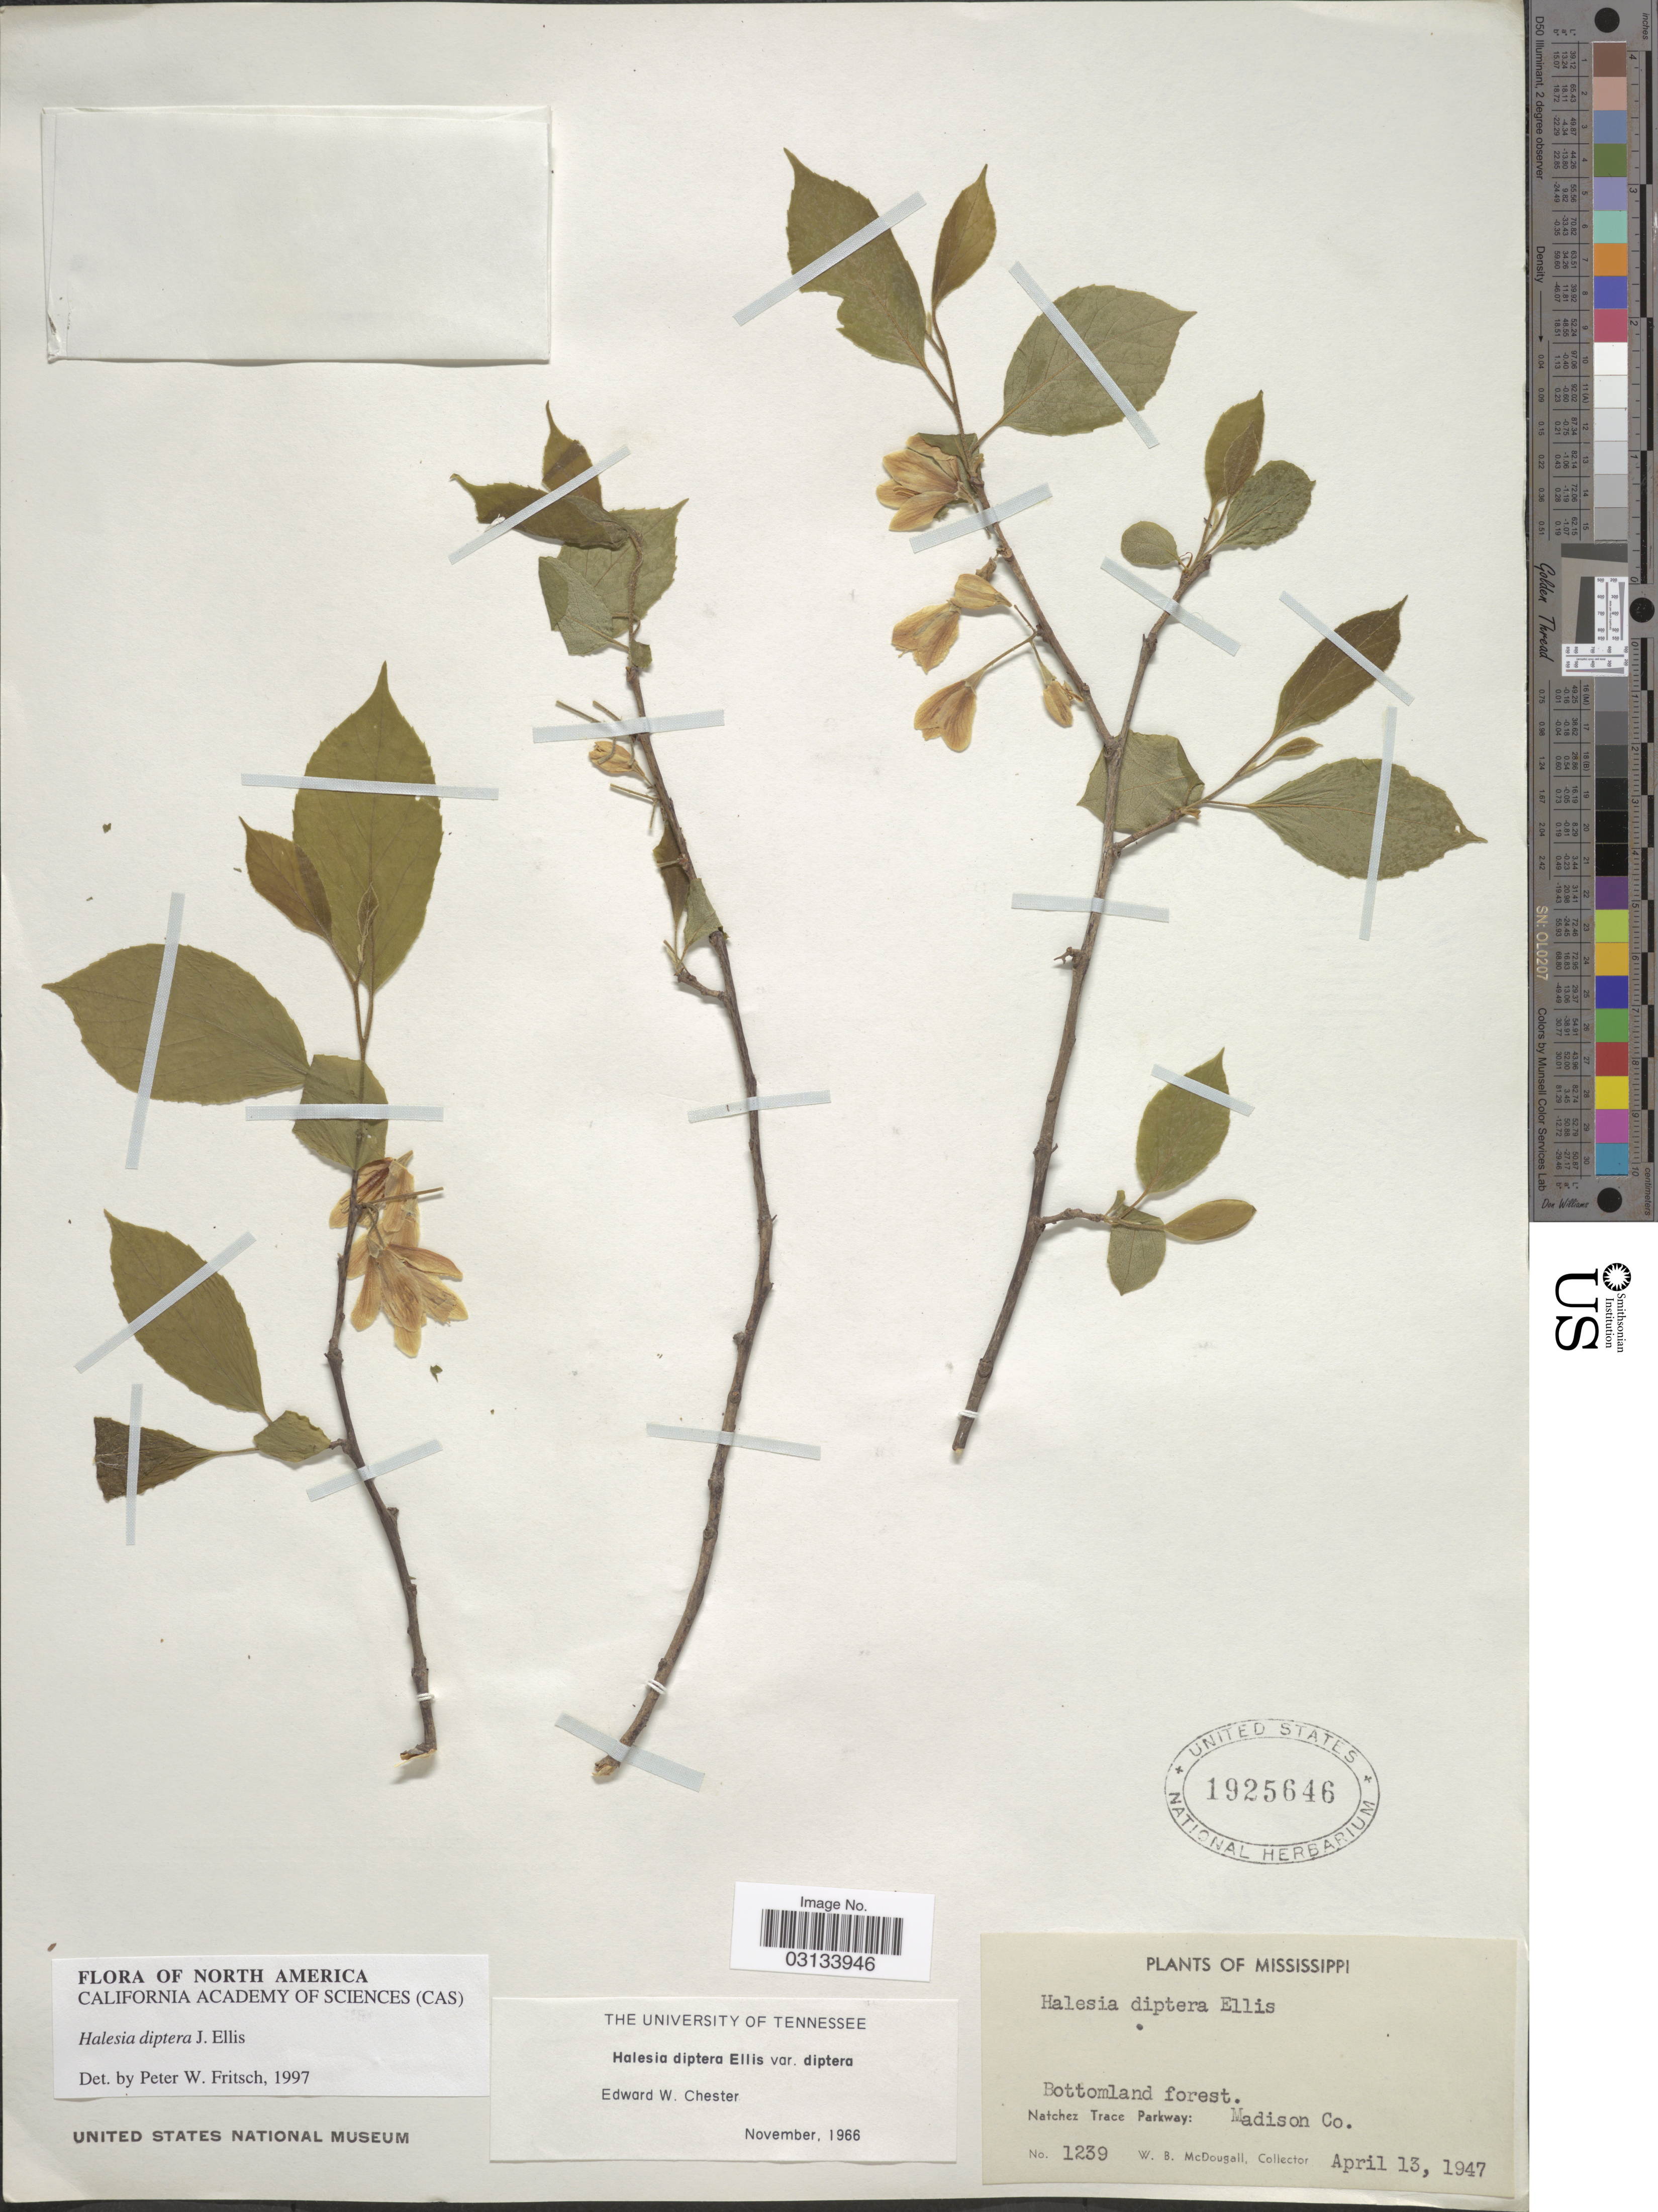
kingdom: Plantae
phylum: Tracheophyta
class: Magnoliopsida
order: Ericales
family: Styracaceae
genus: Halesia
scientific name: Halesia diptera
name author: J. Ellis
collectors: W. B. McDougall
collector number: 1239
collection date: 1947-04-13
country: United States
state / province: Mississippi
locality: Bottomland forest. Natchez Trace Parkway: Madison Co.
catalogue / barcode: US 1925646